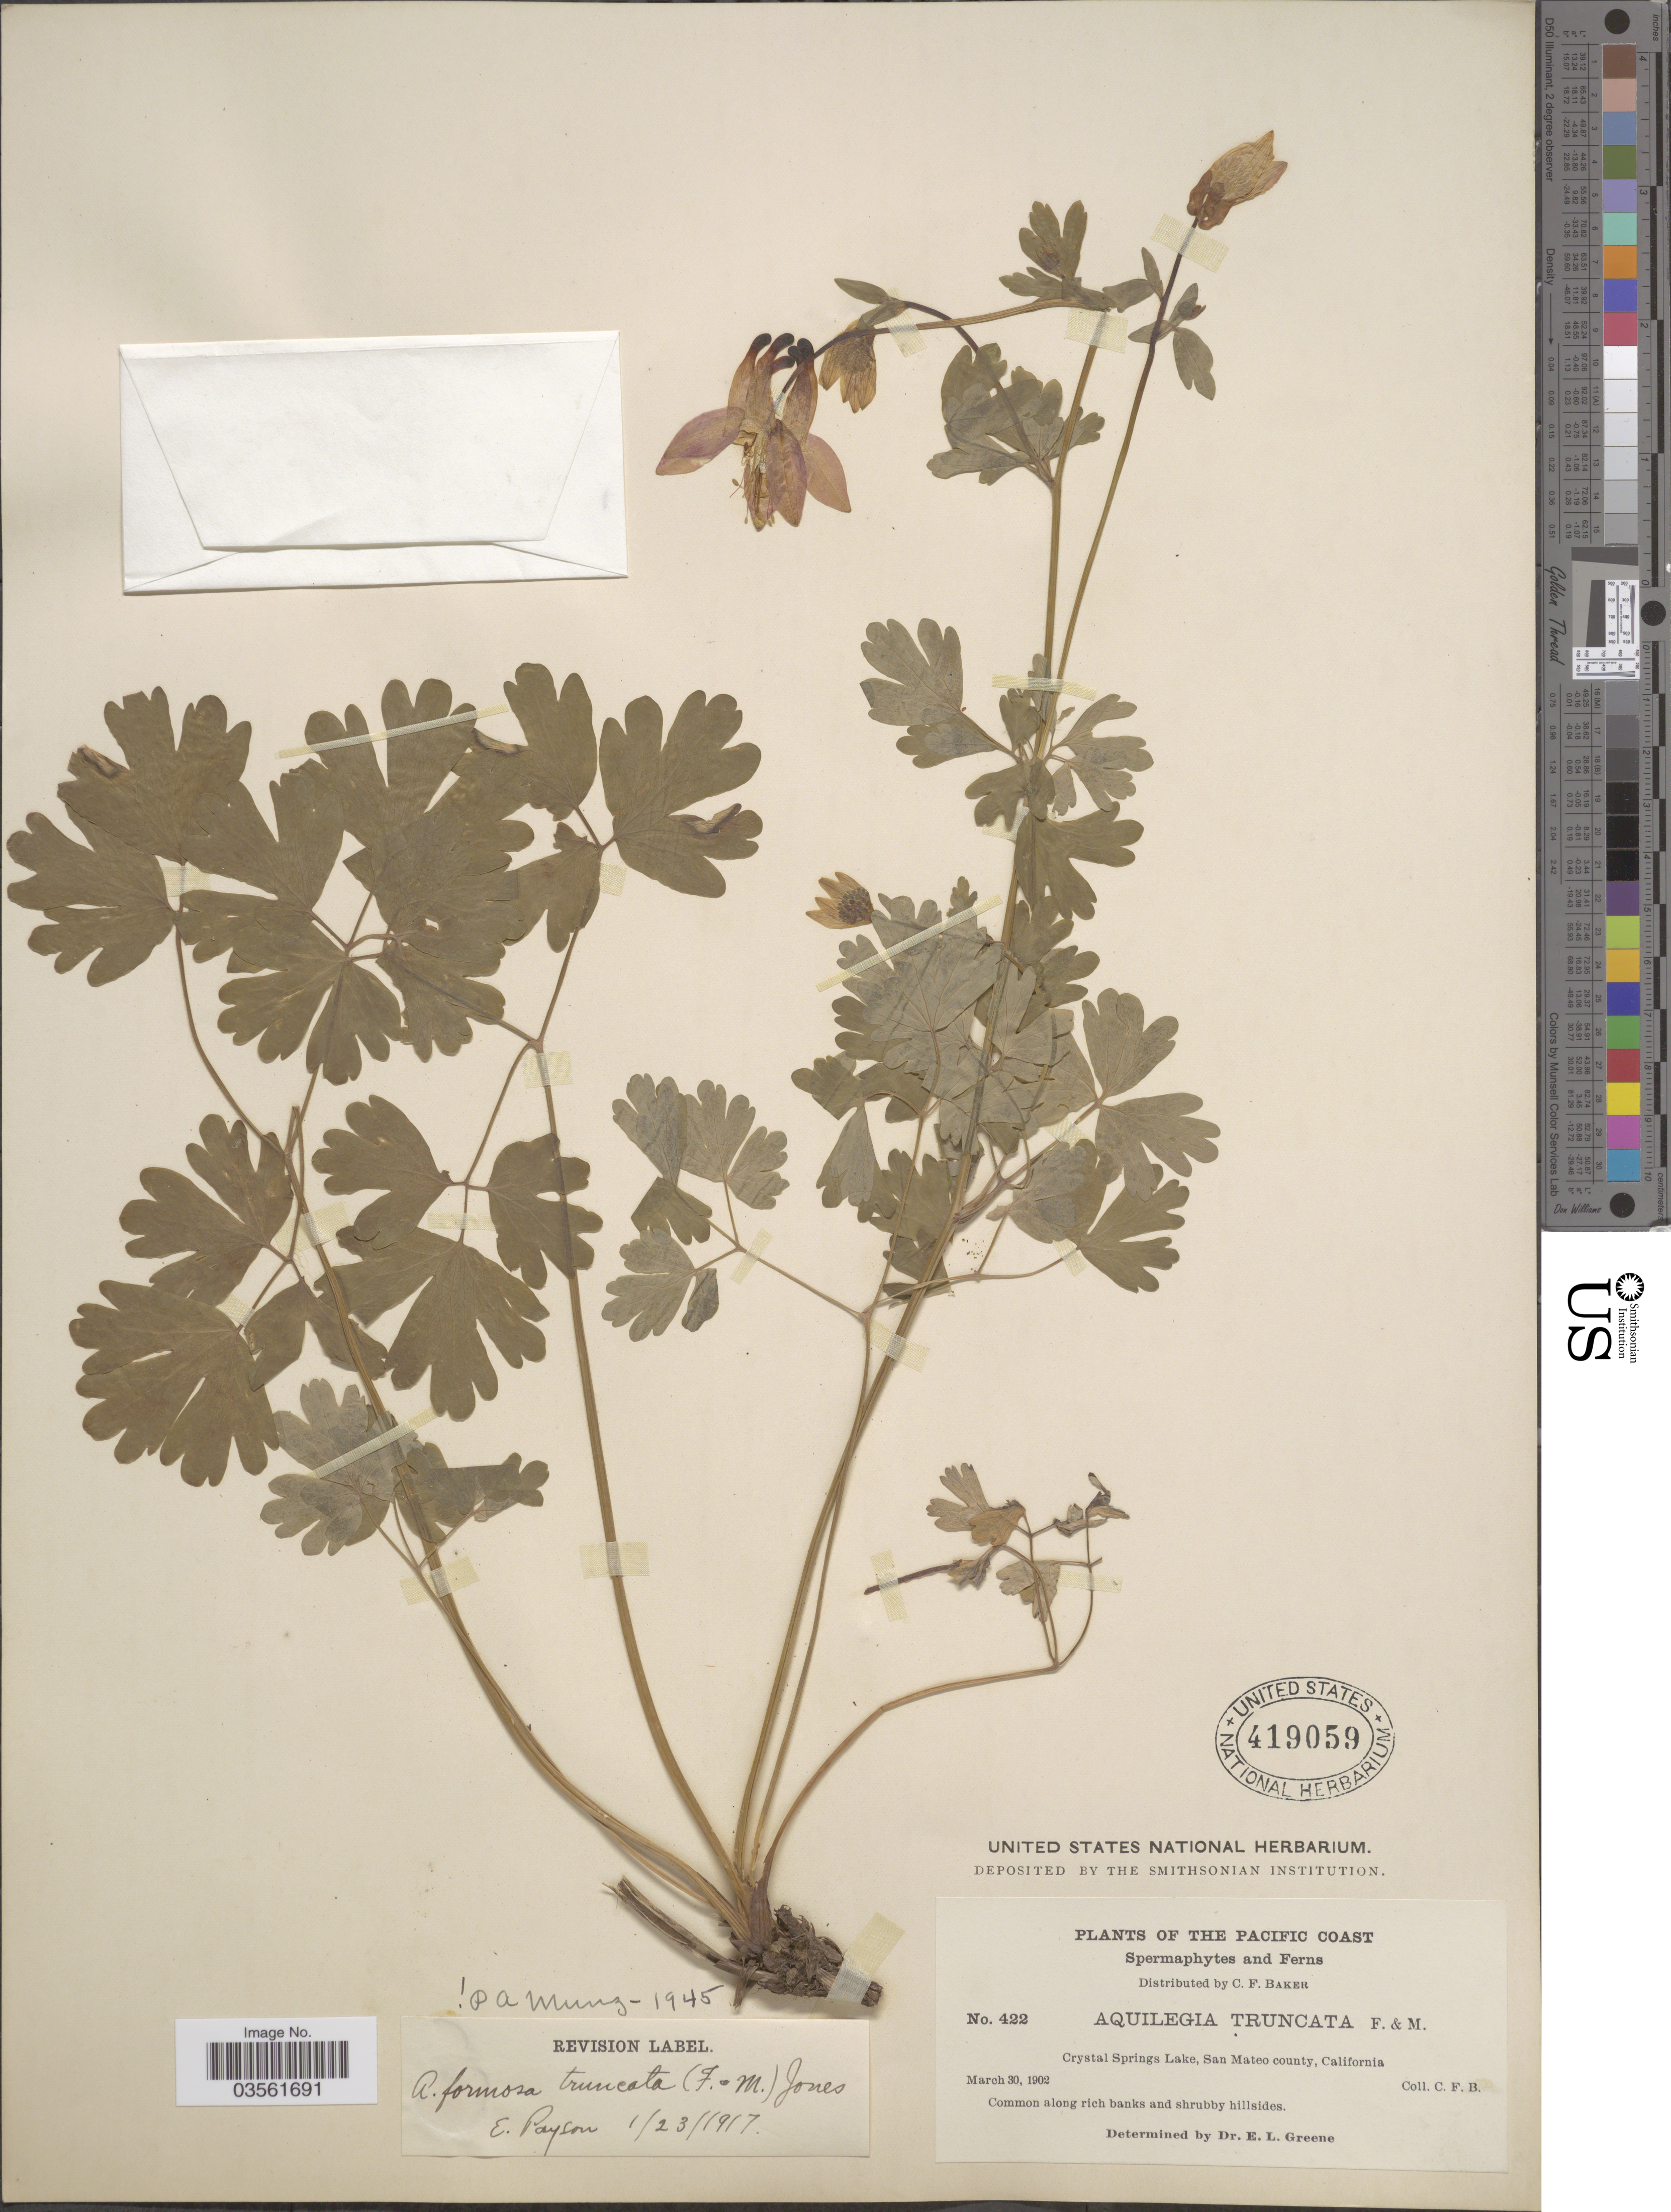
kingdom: Plantae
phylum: Tracheophyta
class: Magnoliopsida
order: Ranunculales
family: Ranunculaceae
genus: Aquilegia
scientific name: Aquilegia formosa var. truncata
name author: M.E. Jones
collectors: C. F. Baker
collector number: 422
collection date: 1902-03-30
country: United States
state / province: California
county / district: San Mateo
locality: The Pacific Coast. Crystal Springs Lake, San Mateo County.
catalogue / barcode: US 419059